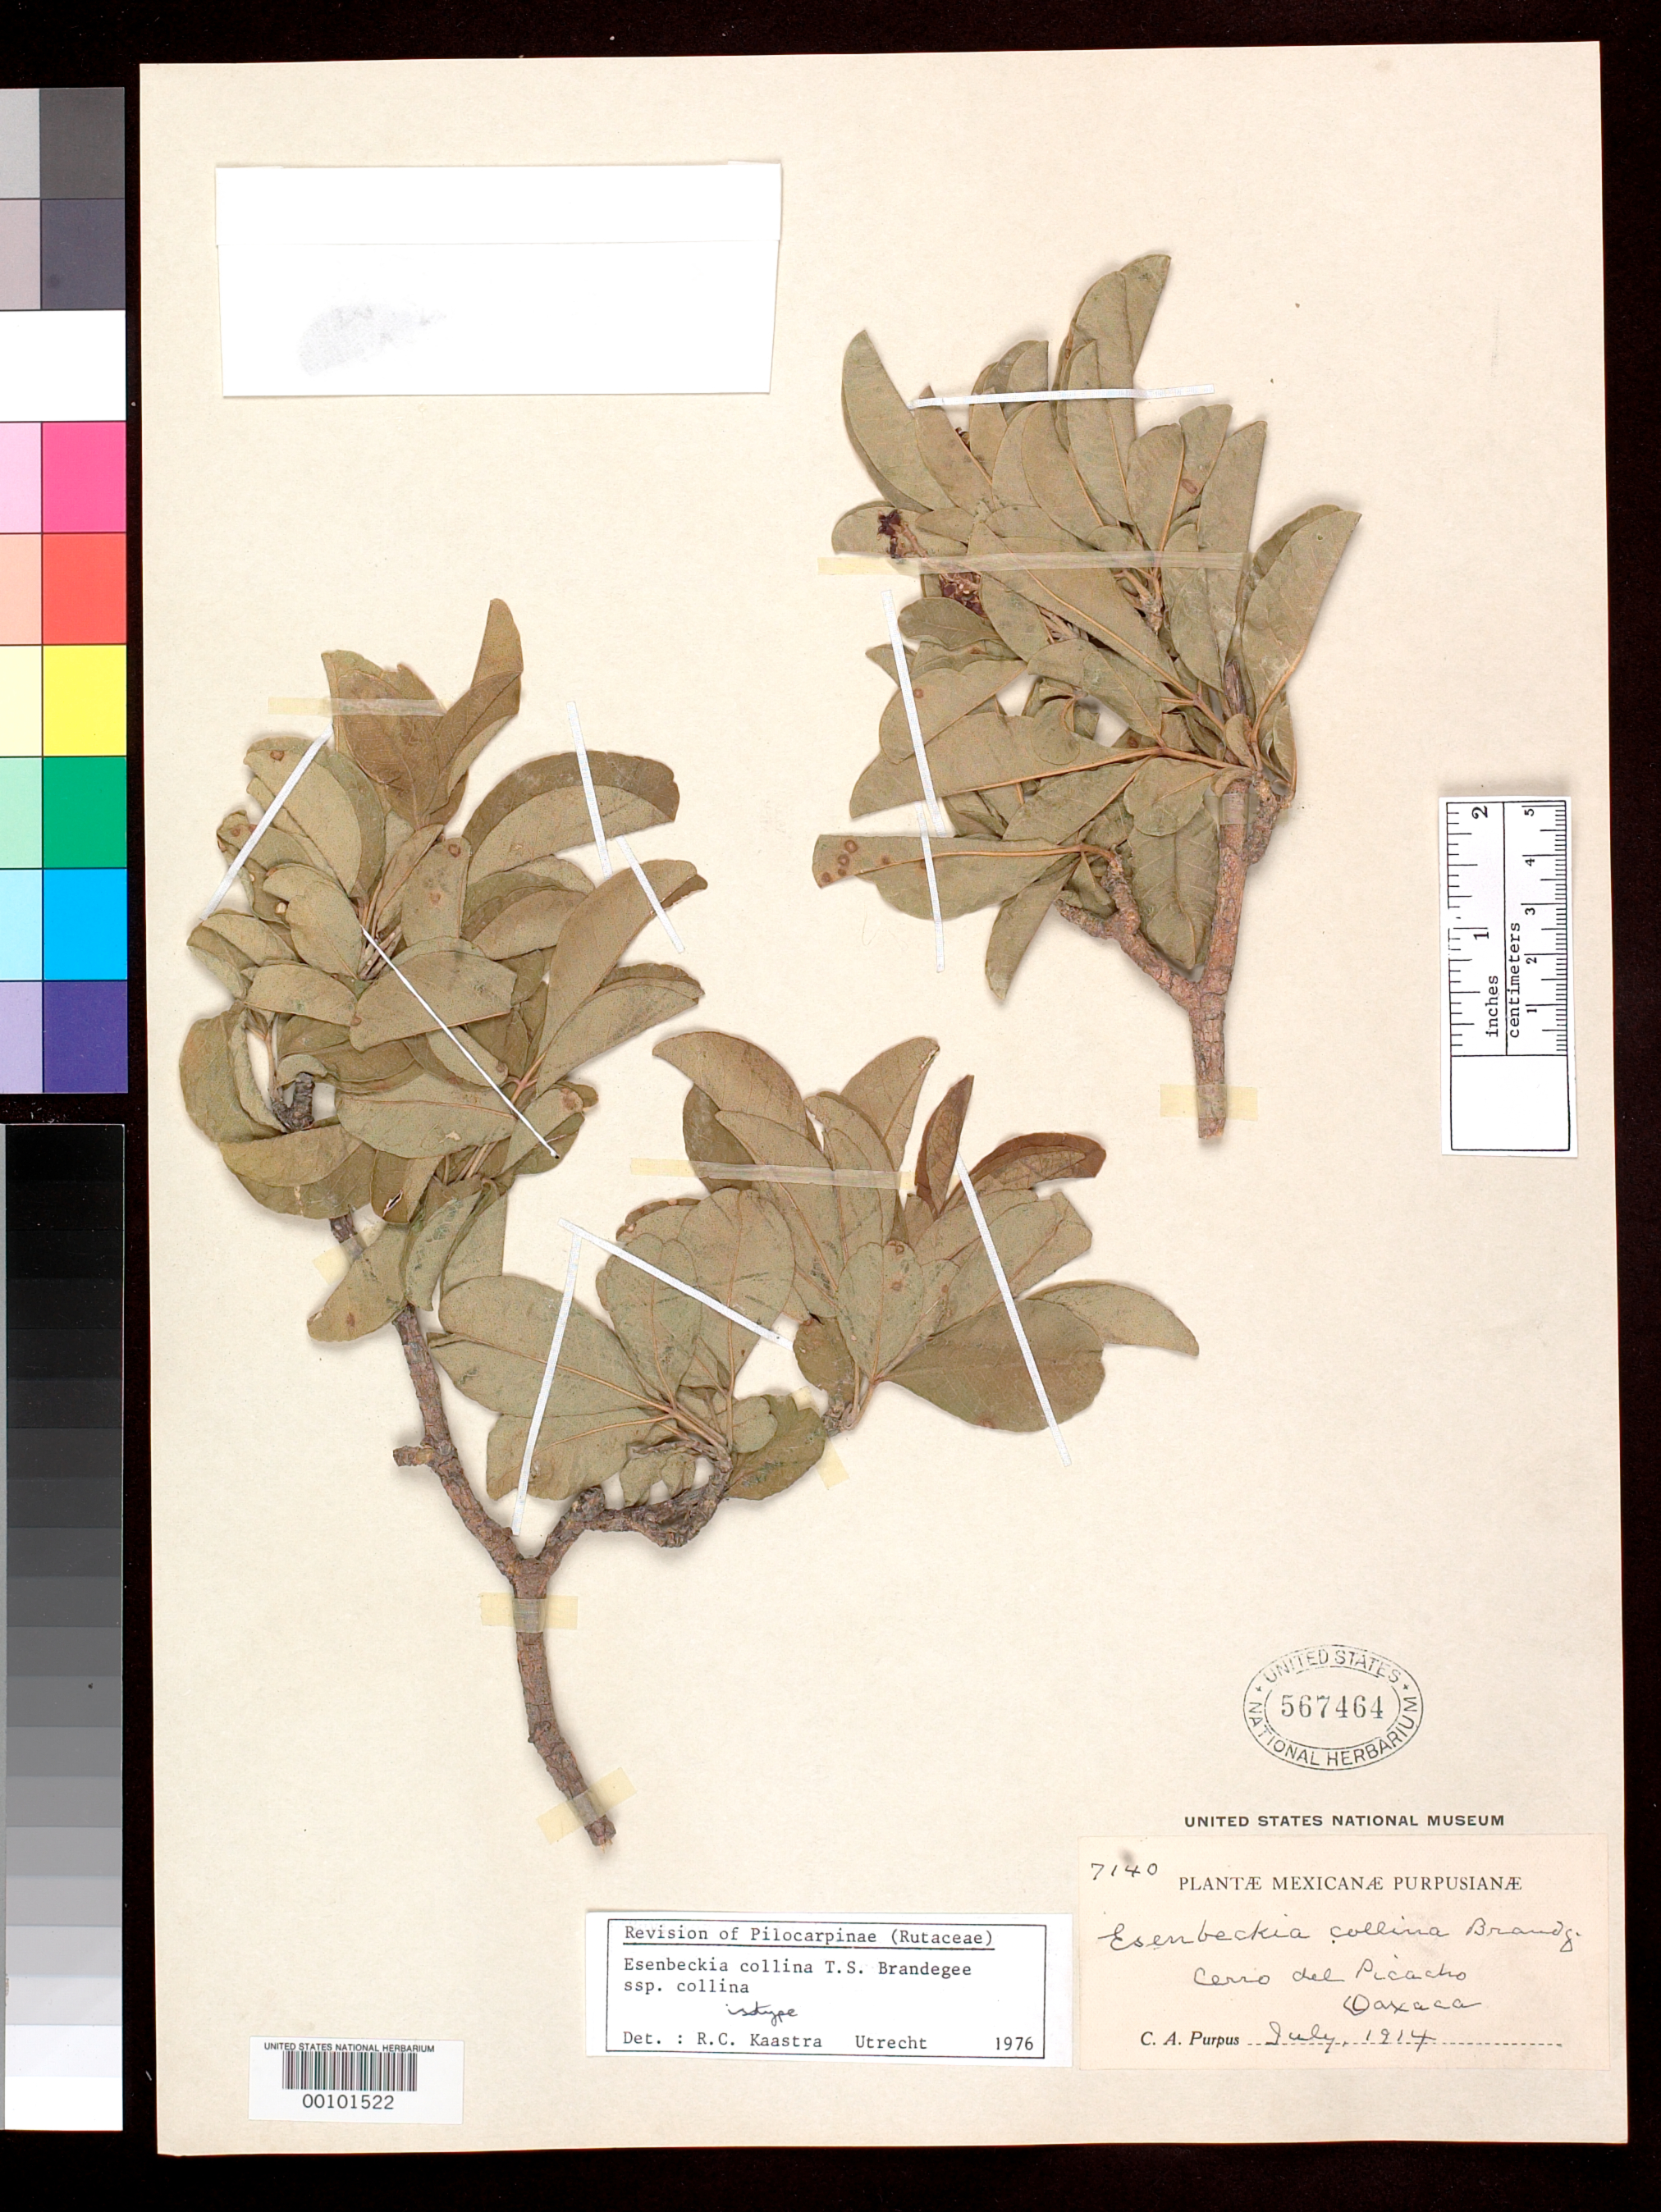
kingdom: Plantae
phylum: Tracheophyta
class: Magnoliopsida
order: Sapindales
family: Rutaceae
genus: Esenbeckia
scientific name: Esenbeckia collina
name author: Brandegee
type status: Isotype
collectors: C. A. Purpus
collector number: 7140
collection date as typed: Jul 1914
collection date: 1914-07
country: Mexico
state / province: Oaxaca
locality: Cerro de Picacho.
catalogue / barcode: US 567464